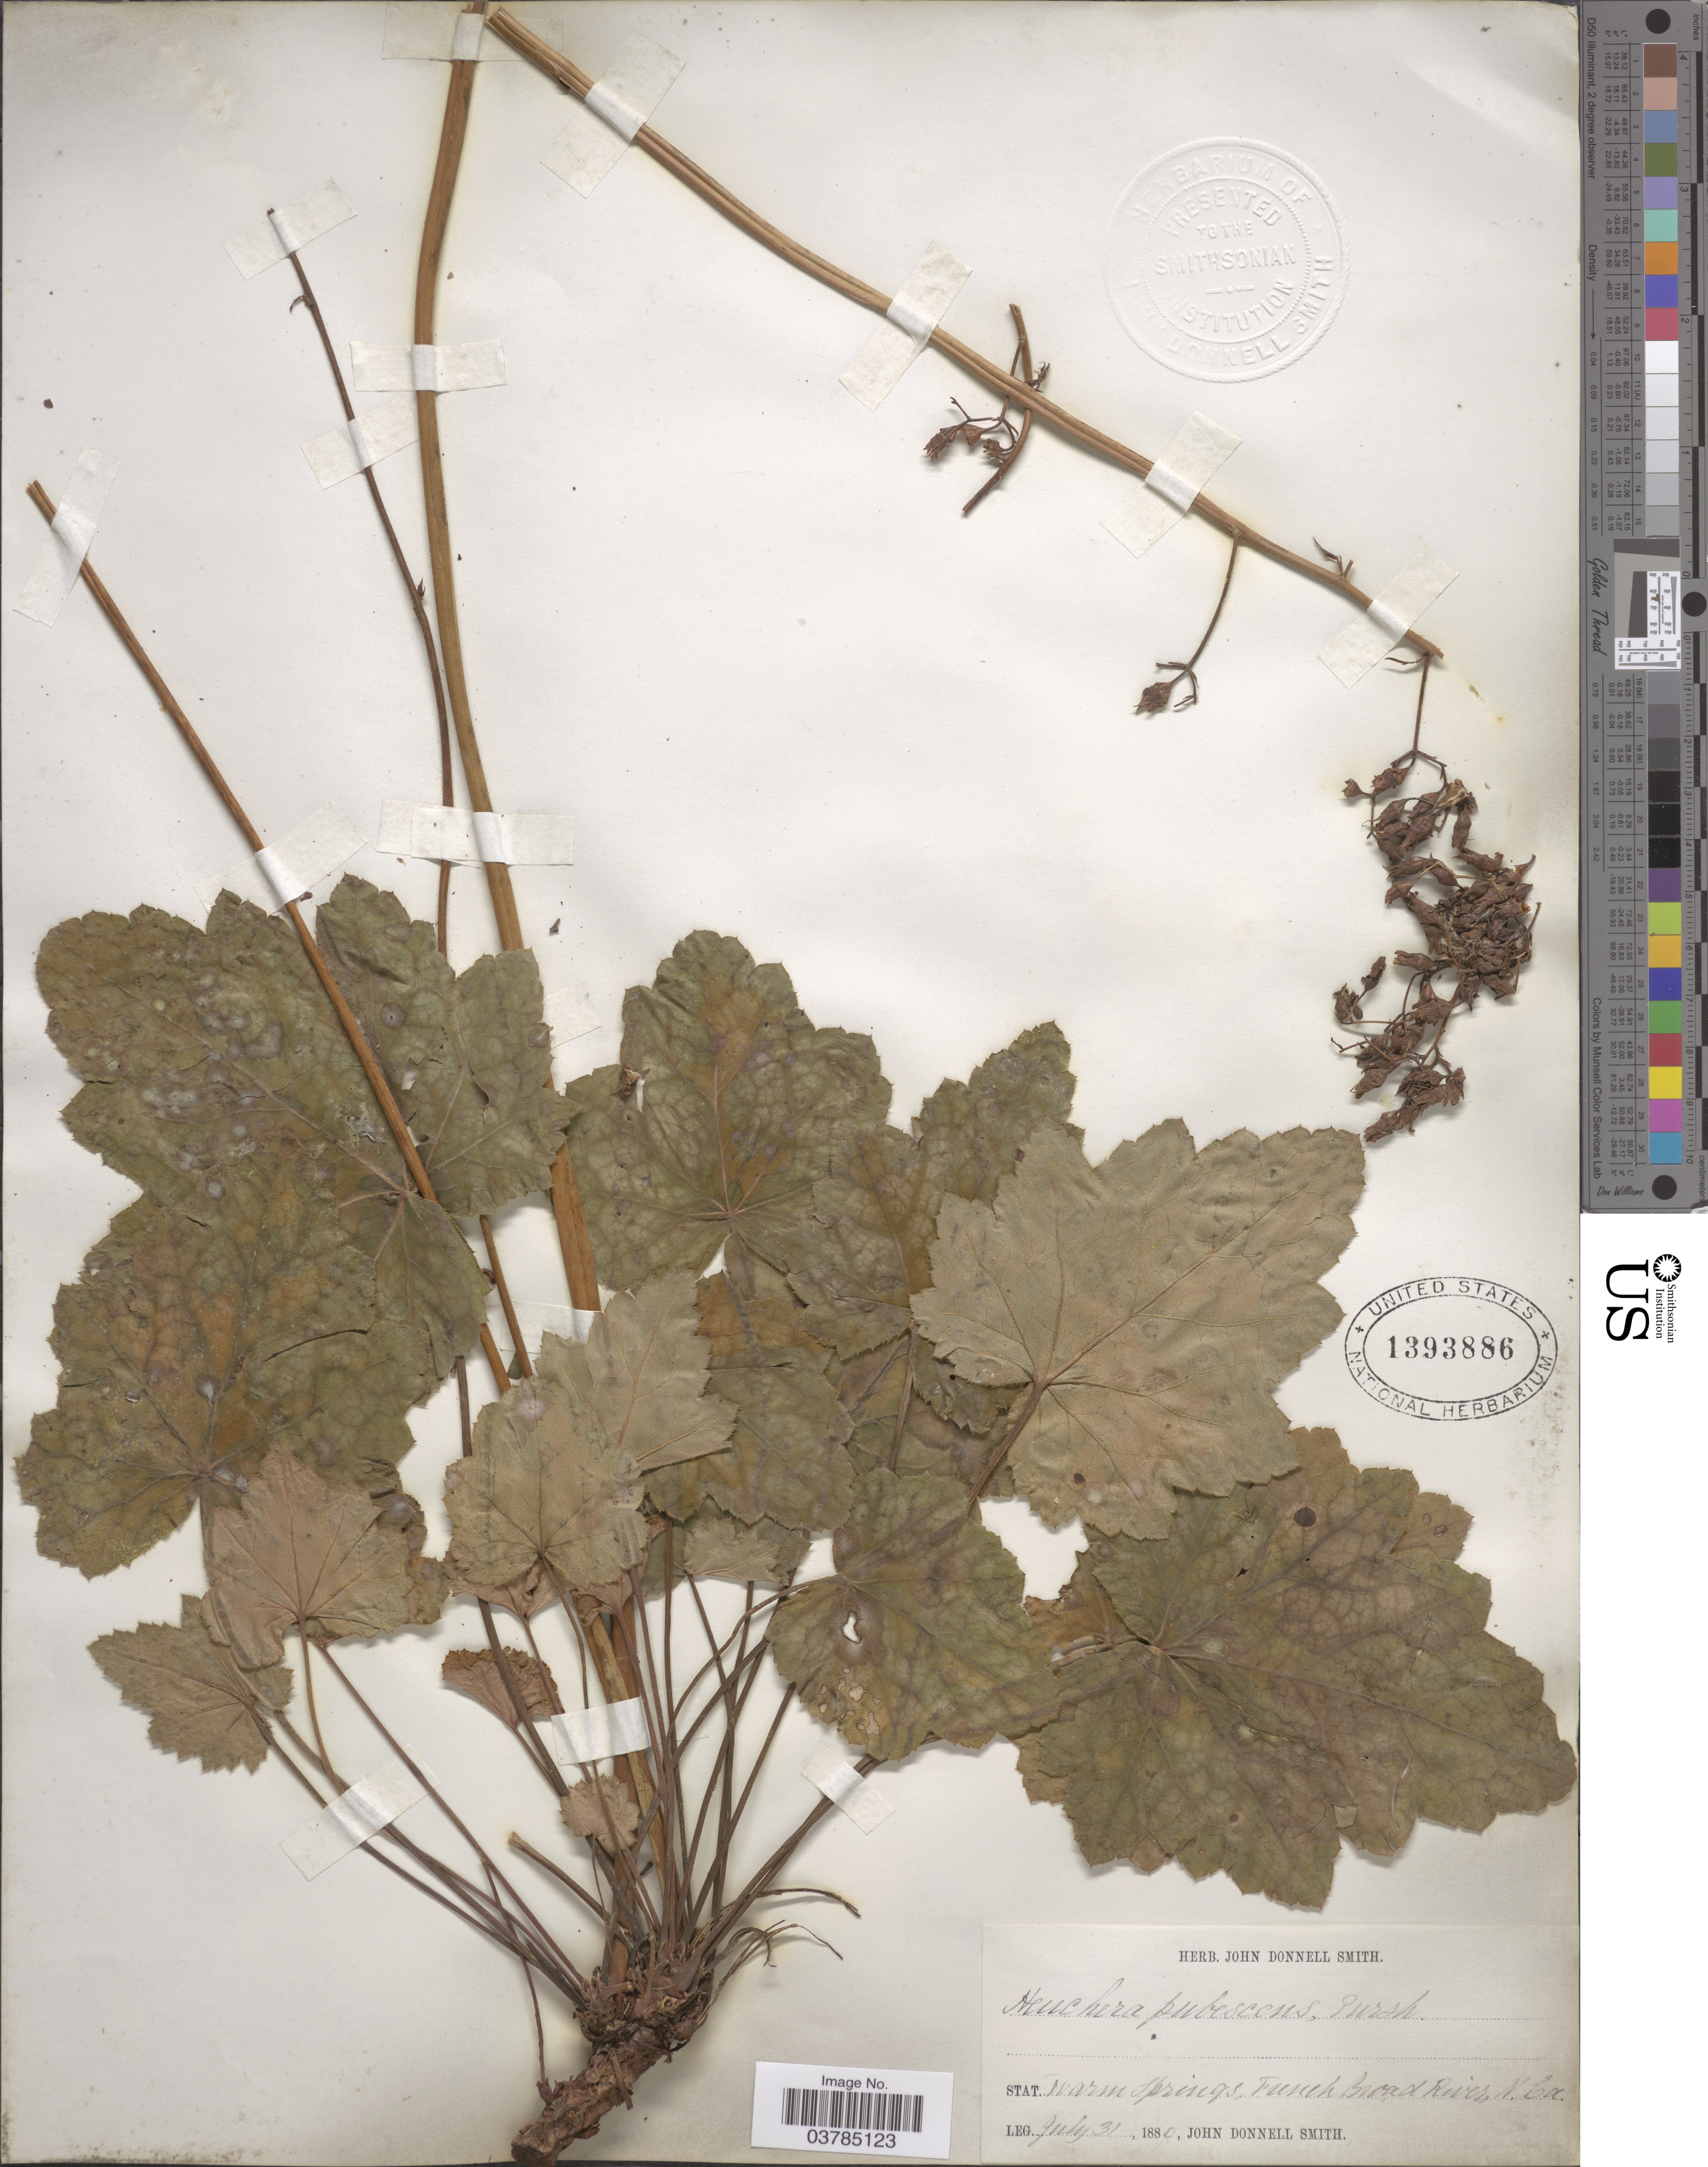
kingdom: Plantae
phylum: Tracheophyta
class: Magnoliopsida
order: Saxifragales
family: Saxifragaceae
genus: Heuchera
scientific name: Heuchera pubescens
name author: Pursh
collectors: J. Donnell Smith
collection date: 1880-07-31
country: United States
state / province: North Carolina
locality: Stat. Warm Springs, French Broad River.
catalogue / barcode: US 1393886